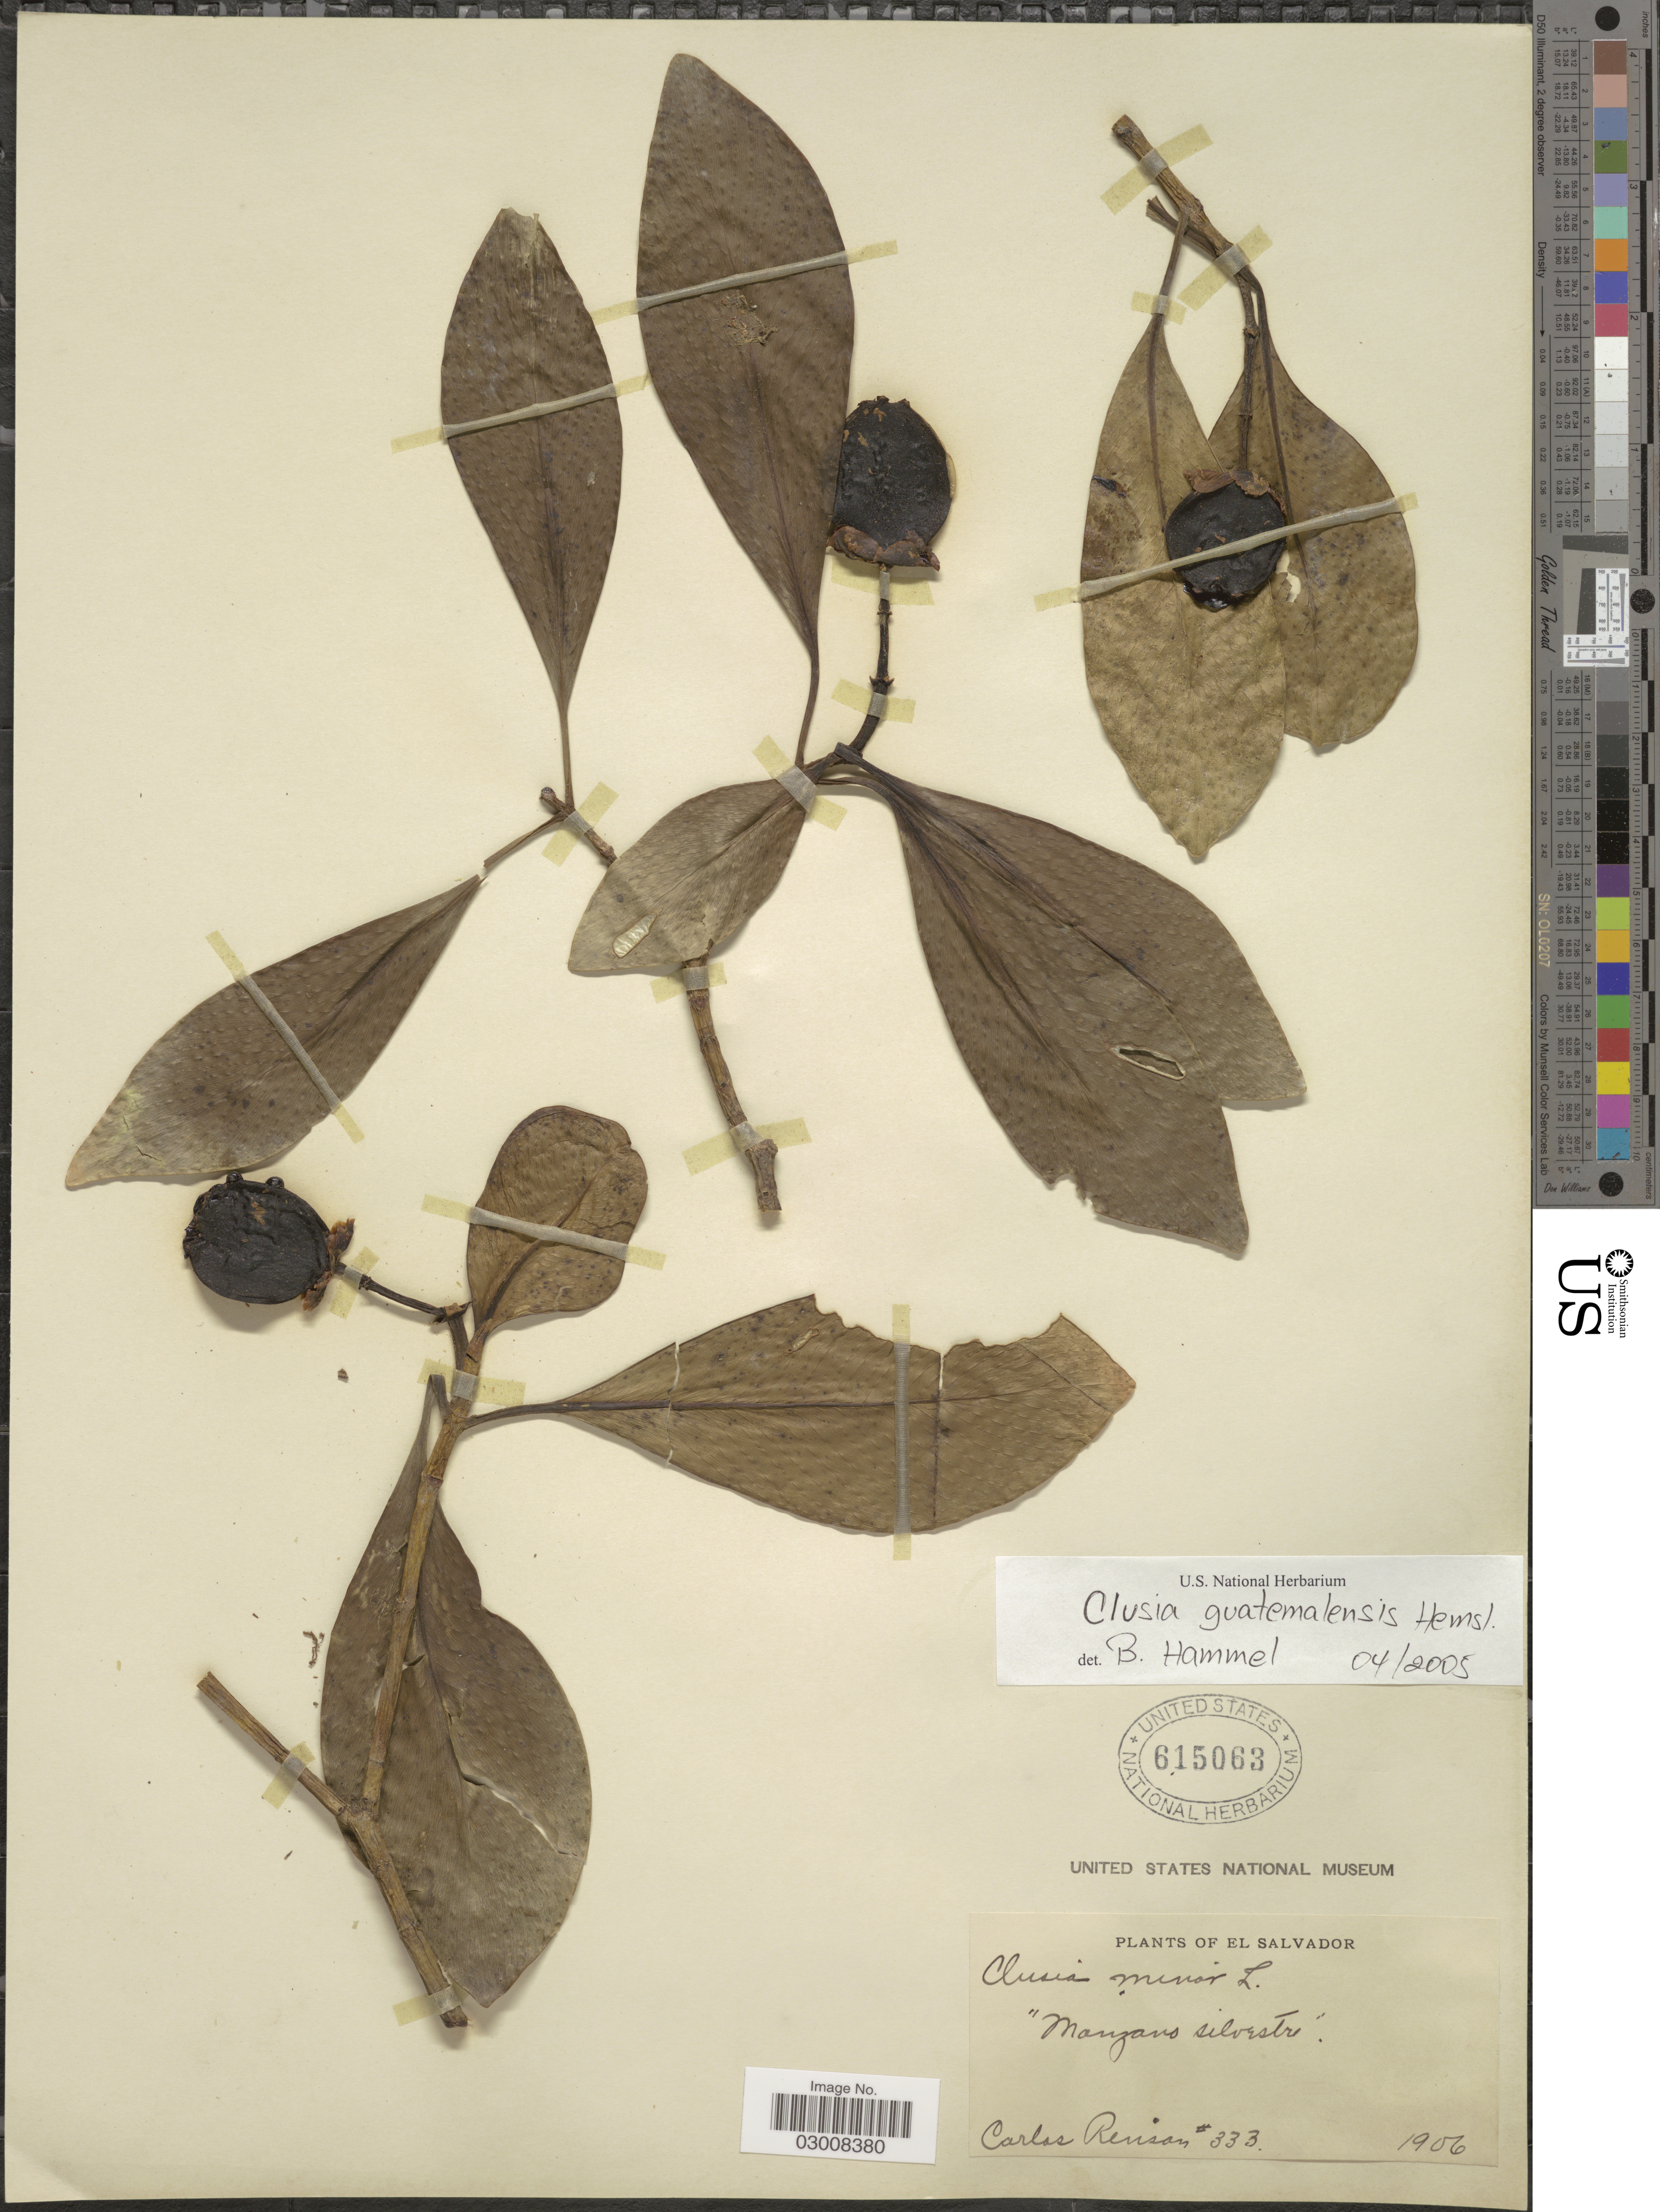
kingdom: Plantae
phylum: Tracheophyta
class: Magnoliopsida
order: Malpighiales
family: Clusiaceae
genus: Clusia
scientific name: Clusia guatemalensis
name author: Hemsl.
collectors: C. Renson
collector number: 333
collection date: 1906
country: El Salvador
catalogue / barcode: US 615063